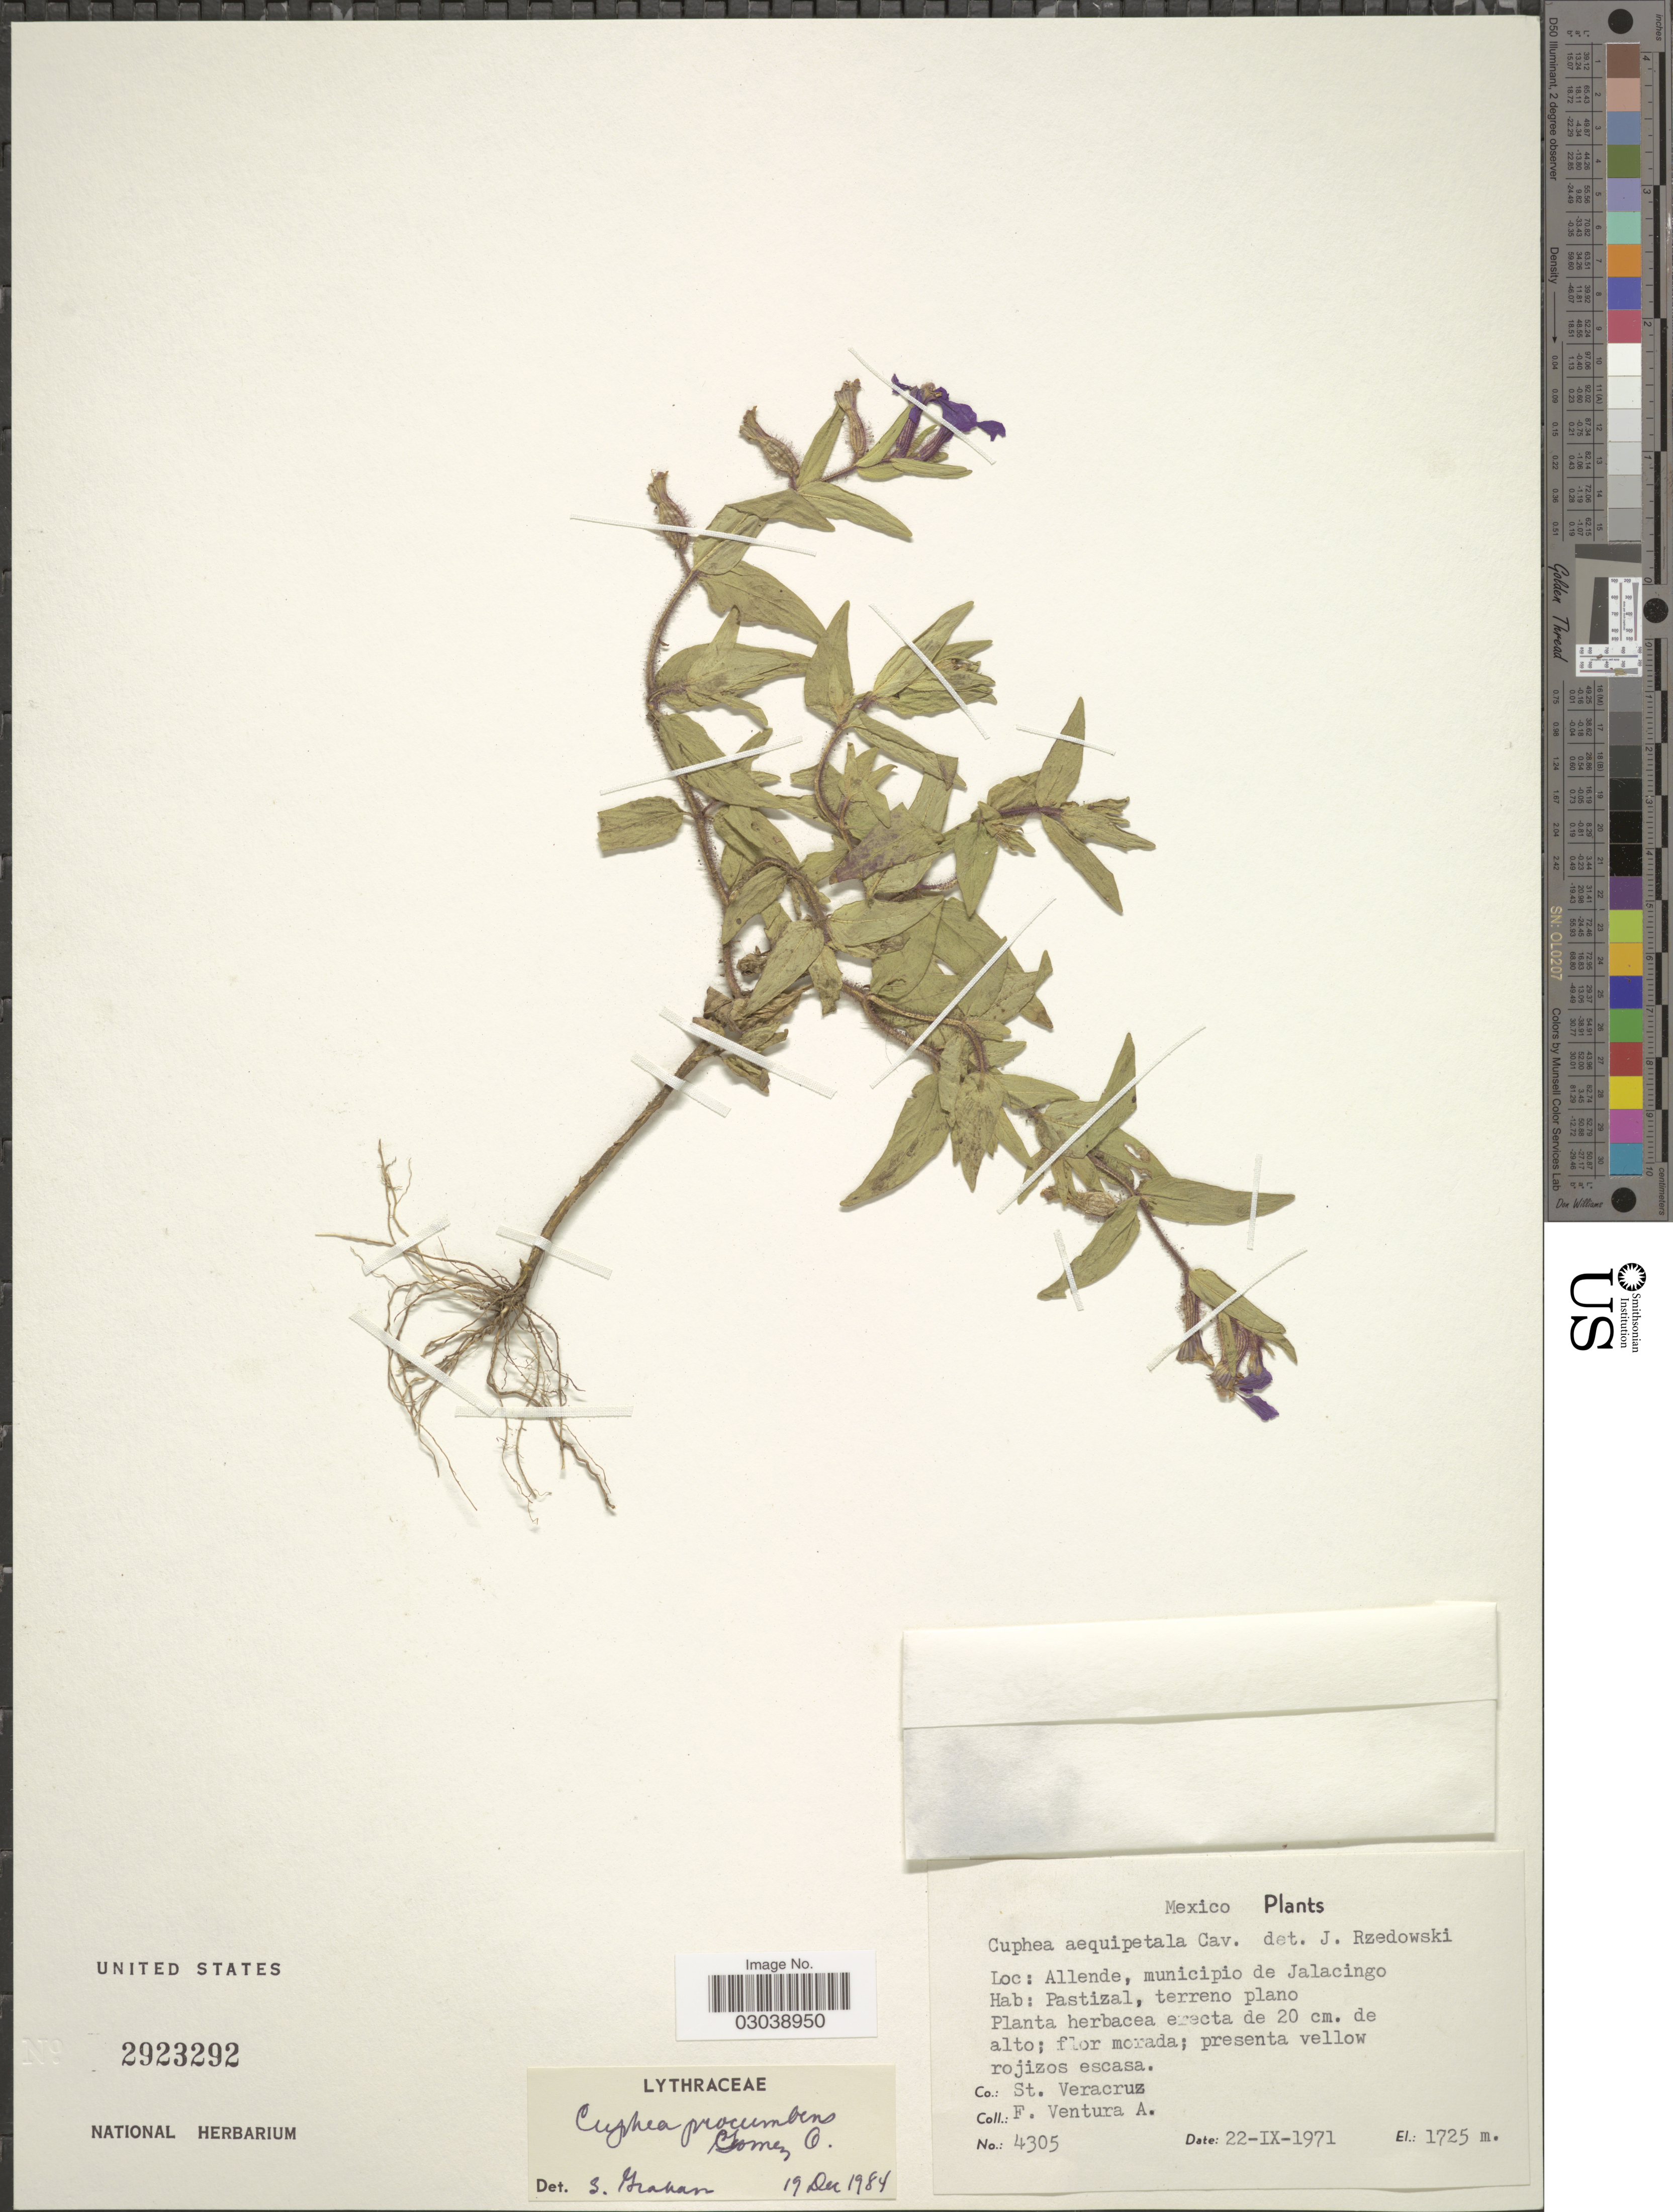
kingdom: Plantae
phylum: Tracheophyta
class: Magnoliopsida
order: Myrtales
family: Lythraceae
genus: Cuphea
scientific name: Cuphea procumbens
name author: L.D. Gómez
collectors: F. Ventura A.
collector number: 4305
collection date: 1971-09-22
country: Mexico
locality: Allende, municipio de Jalacingo.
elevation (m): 1725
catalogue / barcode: US 2923292